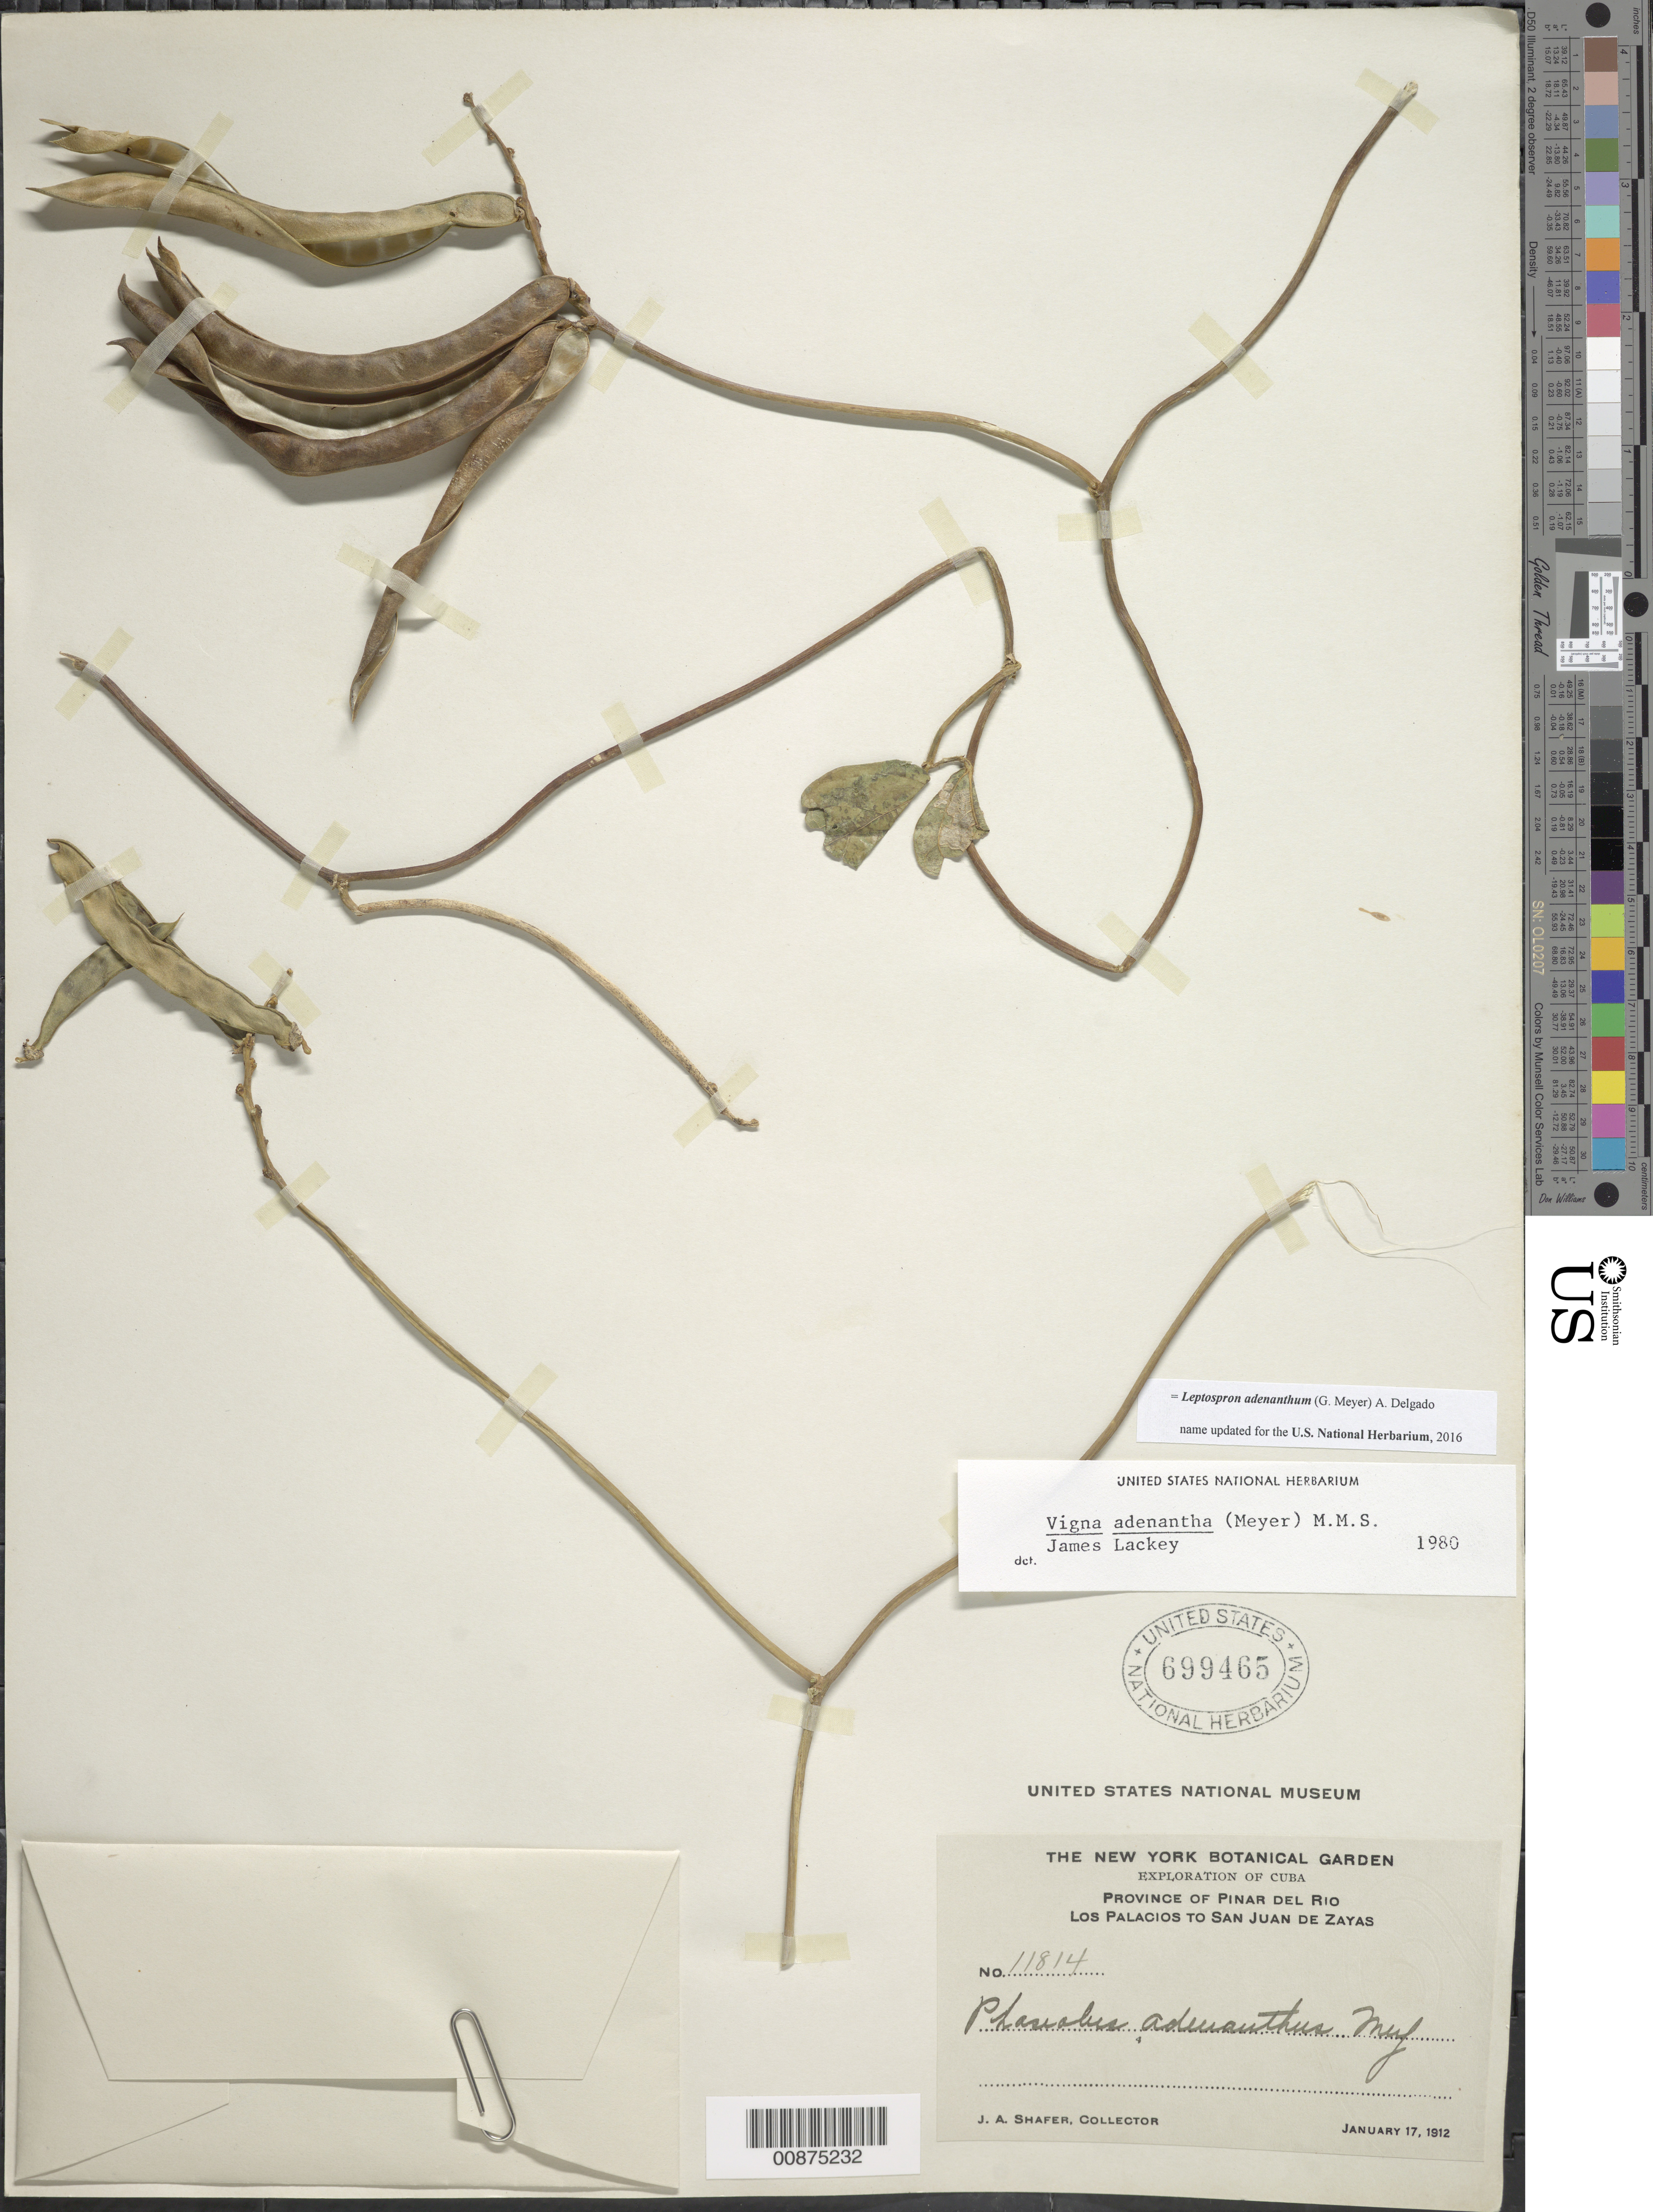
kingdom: Plantae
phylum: Tracheophyta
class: Magnoliopsida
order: Fabales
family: Fabaceae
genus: Leptospron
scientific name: Leptospron adenanthum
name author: (G. Mey.) A. Delgado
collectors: J. A. Shafer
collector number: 11814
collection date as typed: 17 Jan 1912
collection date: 1912-01-17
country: Cuba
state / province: Pinar del Rio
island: Cuba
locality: Los Palacios to San Juan de Zayas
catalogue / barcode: US 699465